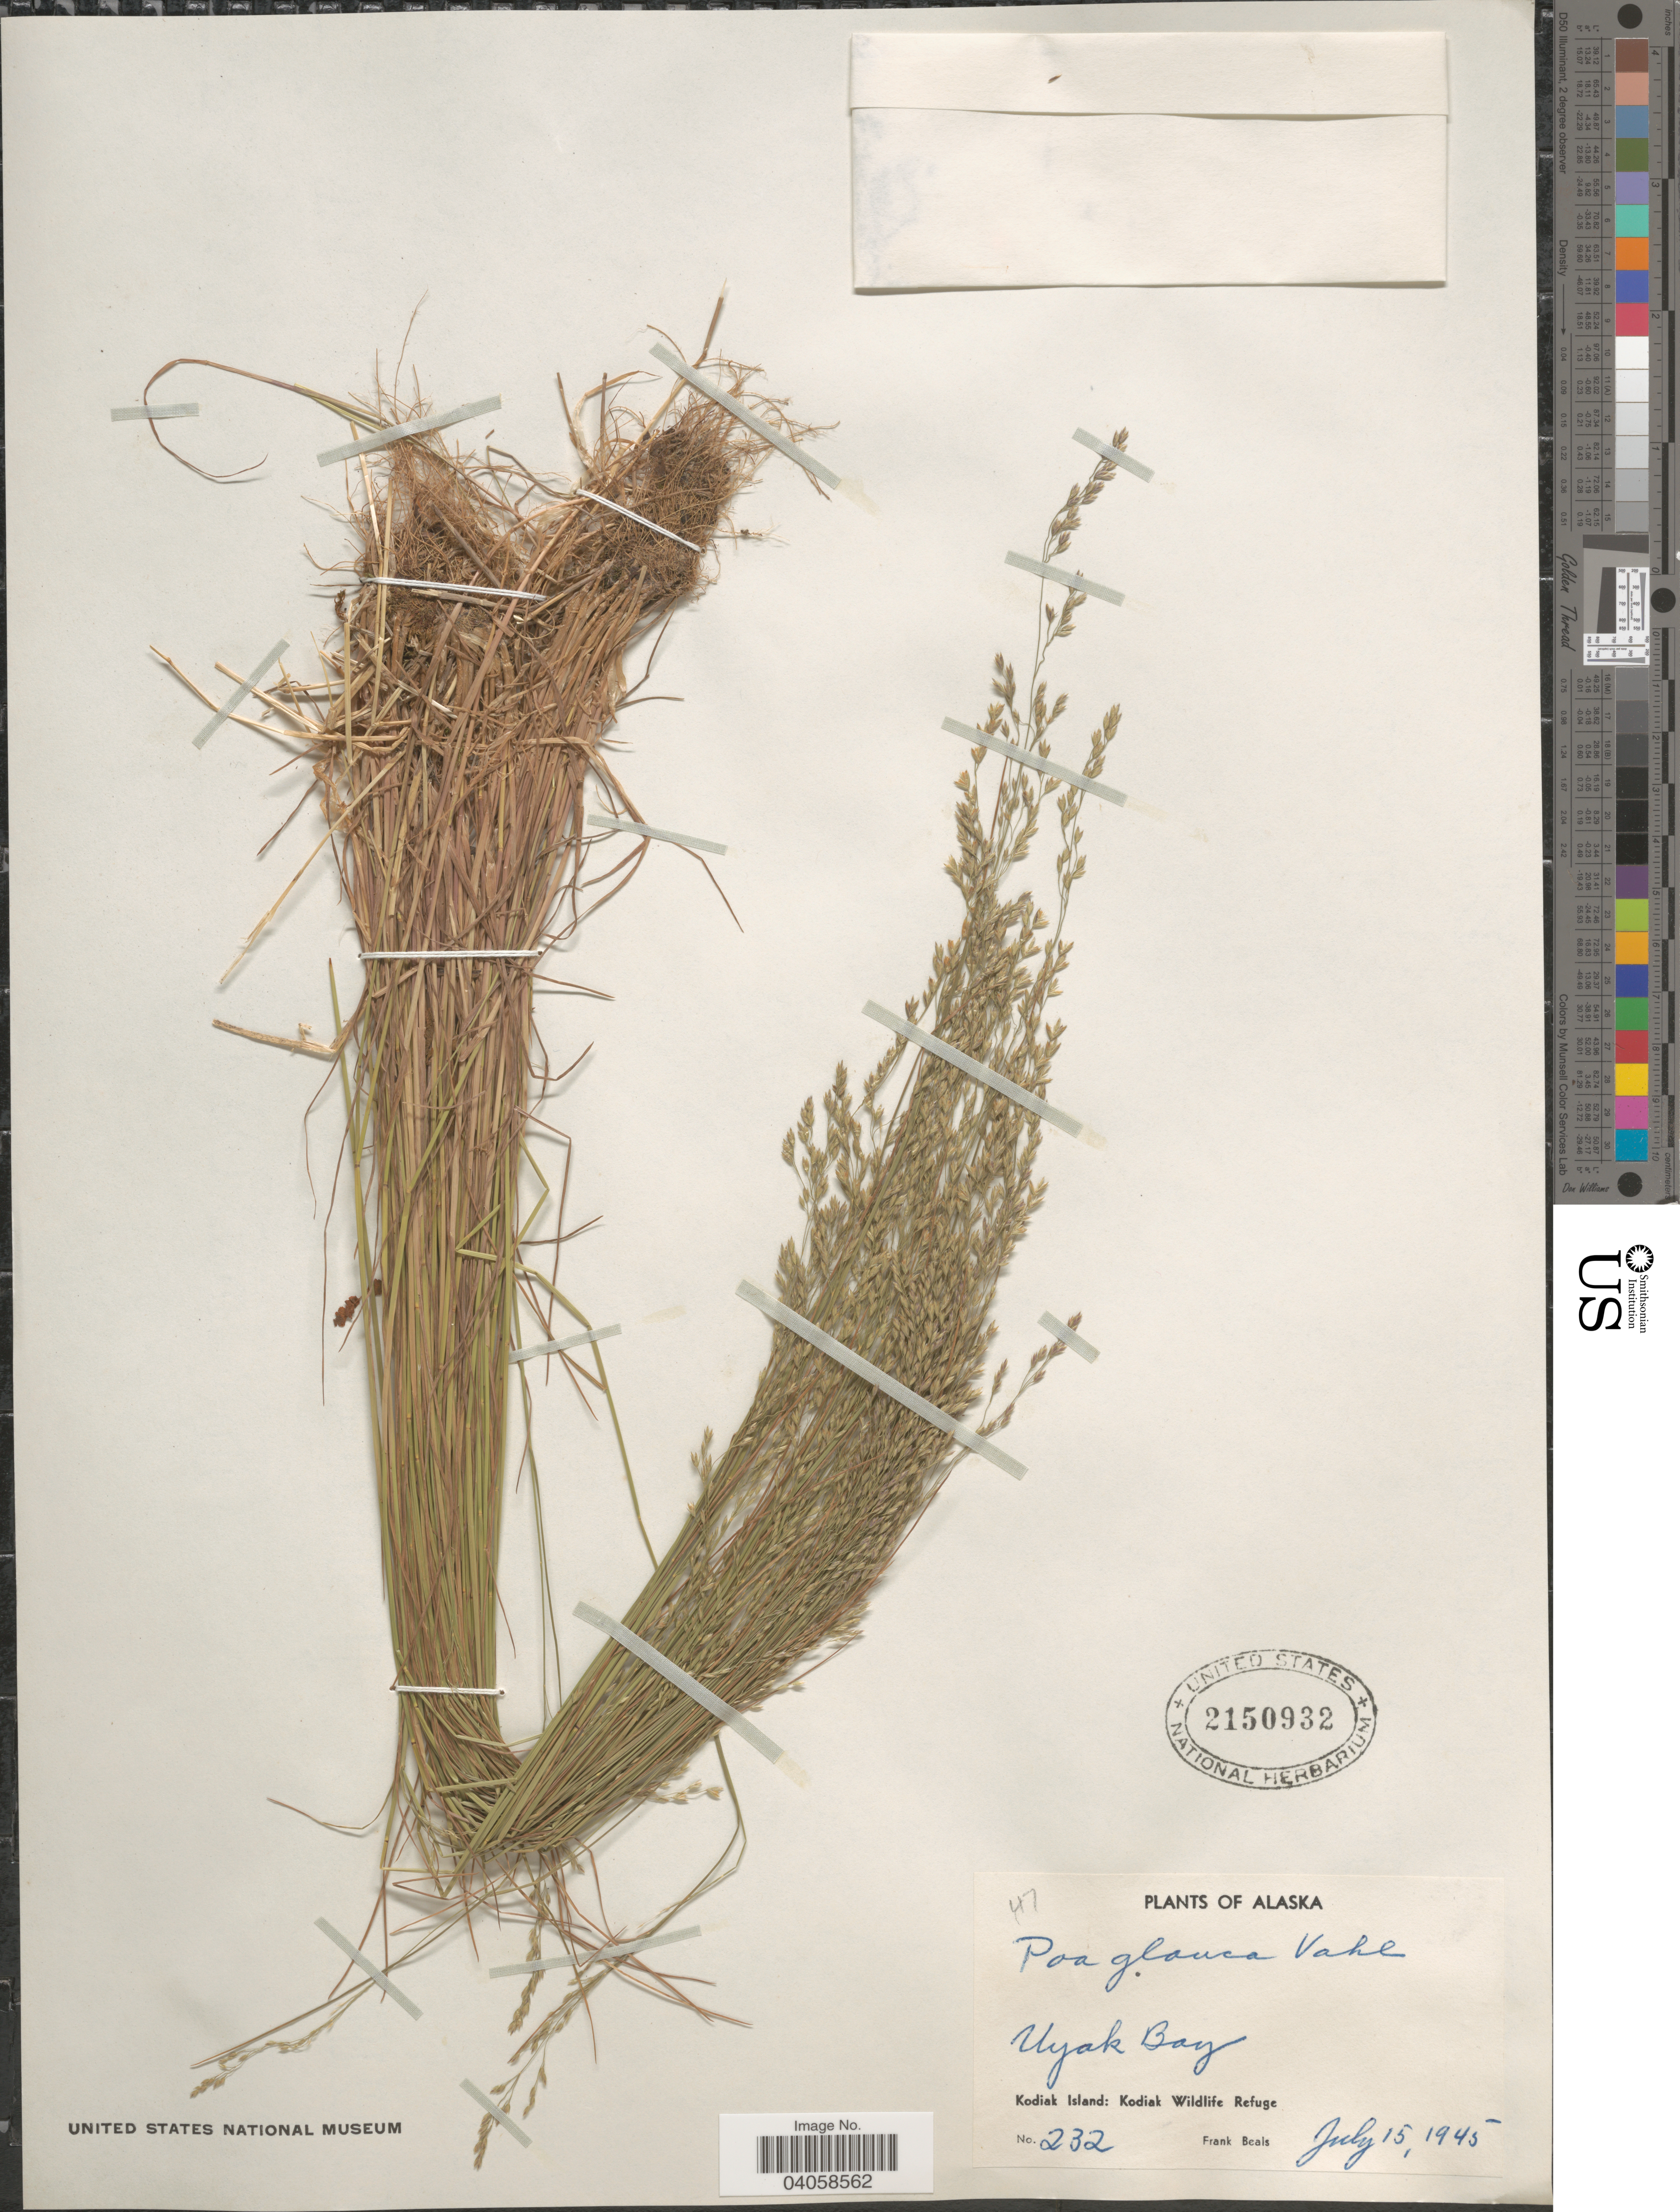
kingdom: Plantae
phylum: Tracheophyta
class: Liliopsida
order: Poales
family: Poaceae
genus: Poa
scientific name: Poa glauca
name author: Vahl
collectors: F. Beals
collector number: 232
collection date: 1945-07-15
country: United States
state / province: Alaska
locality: Uyak Bay. Kodiak Island: Kodiak Wildlife Refuge.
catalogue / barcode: US 2150932